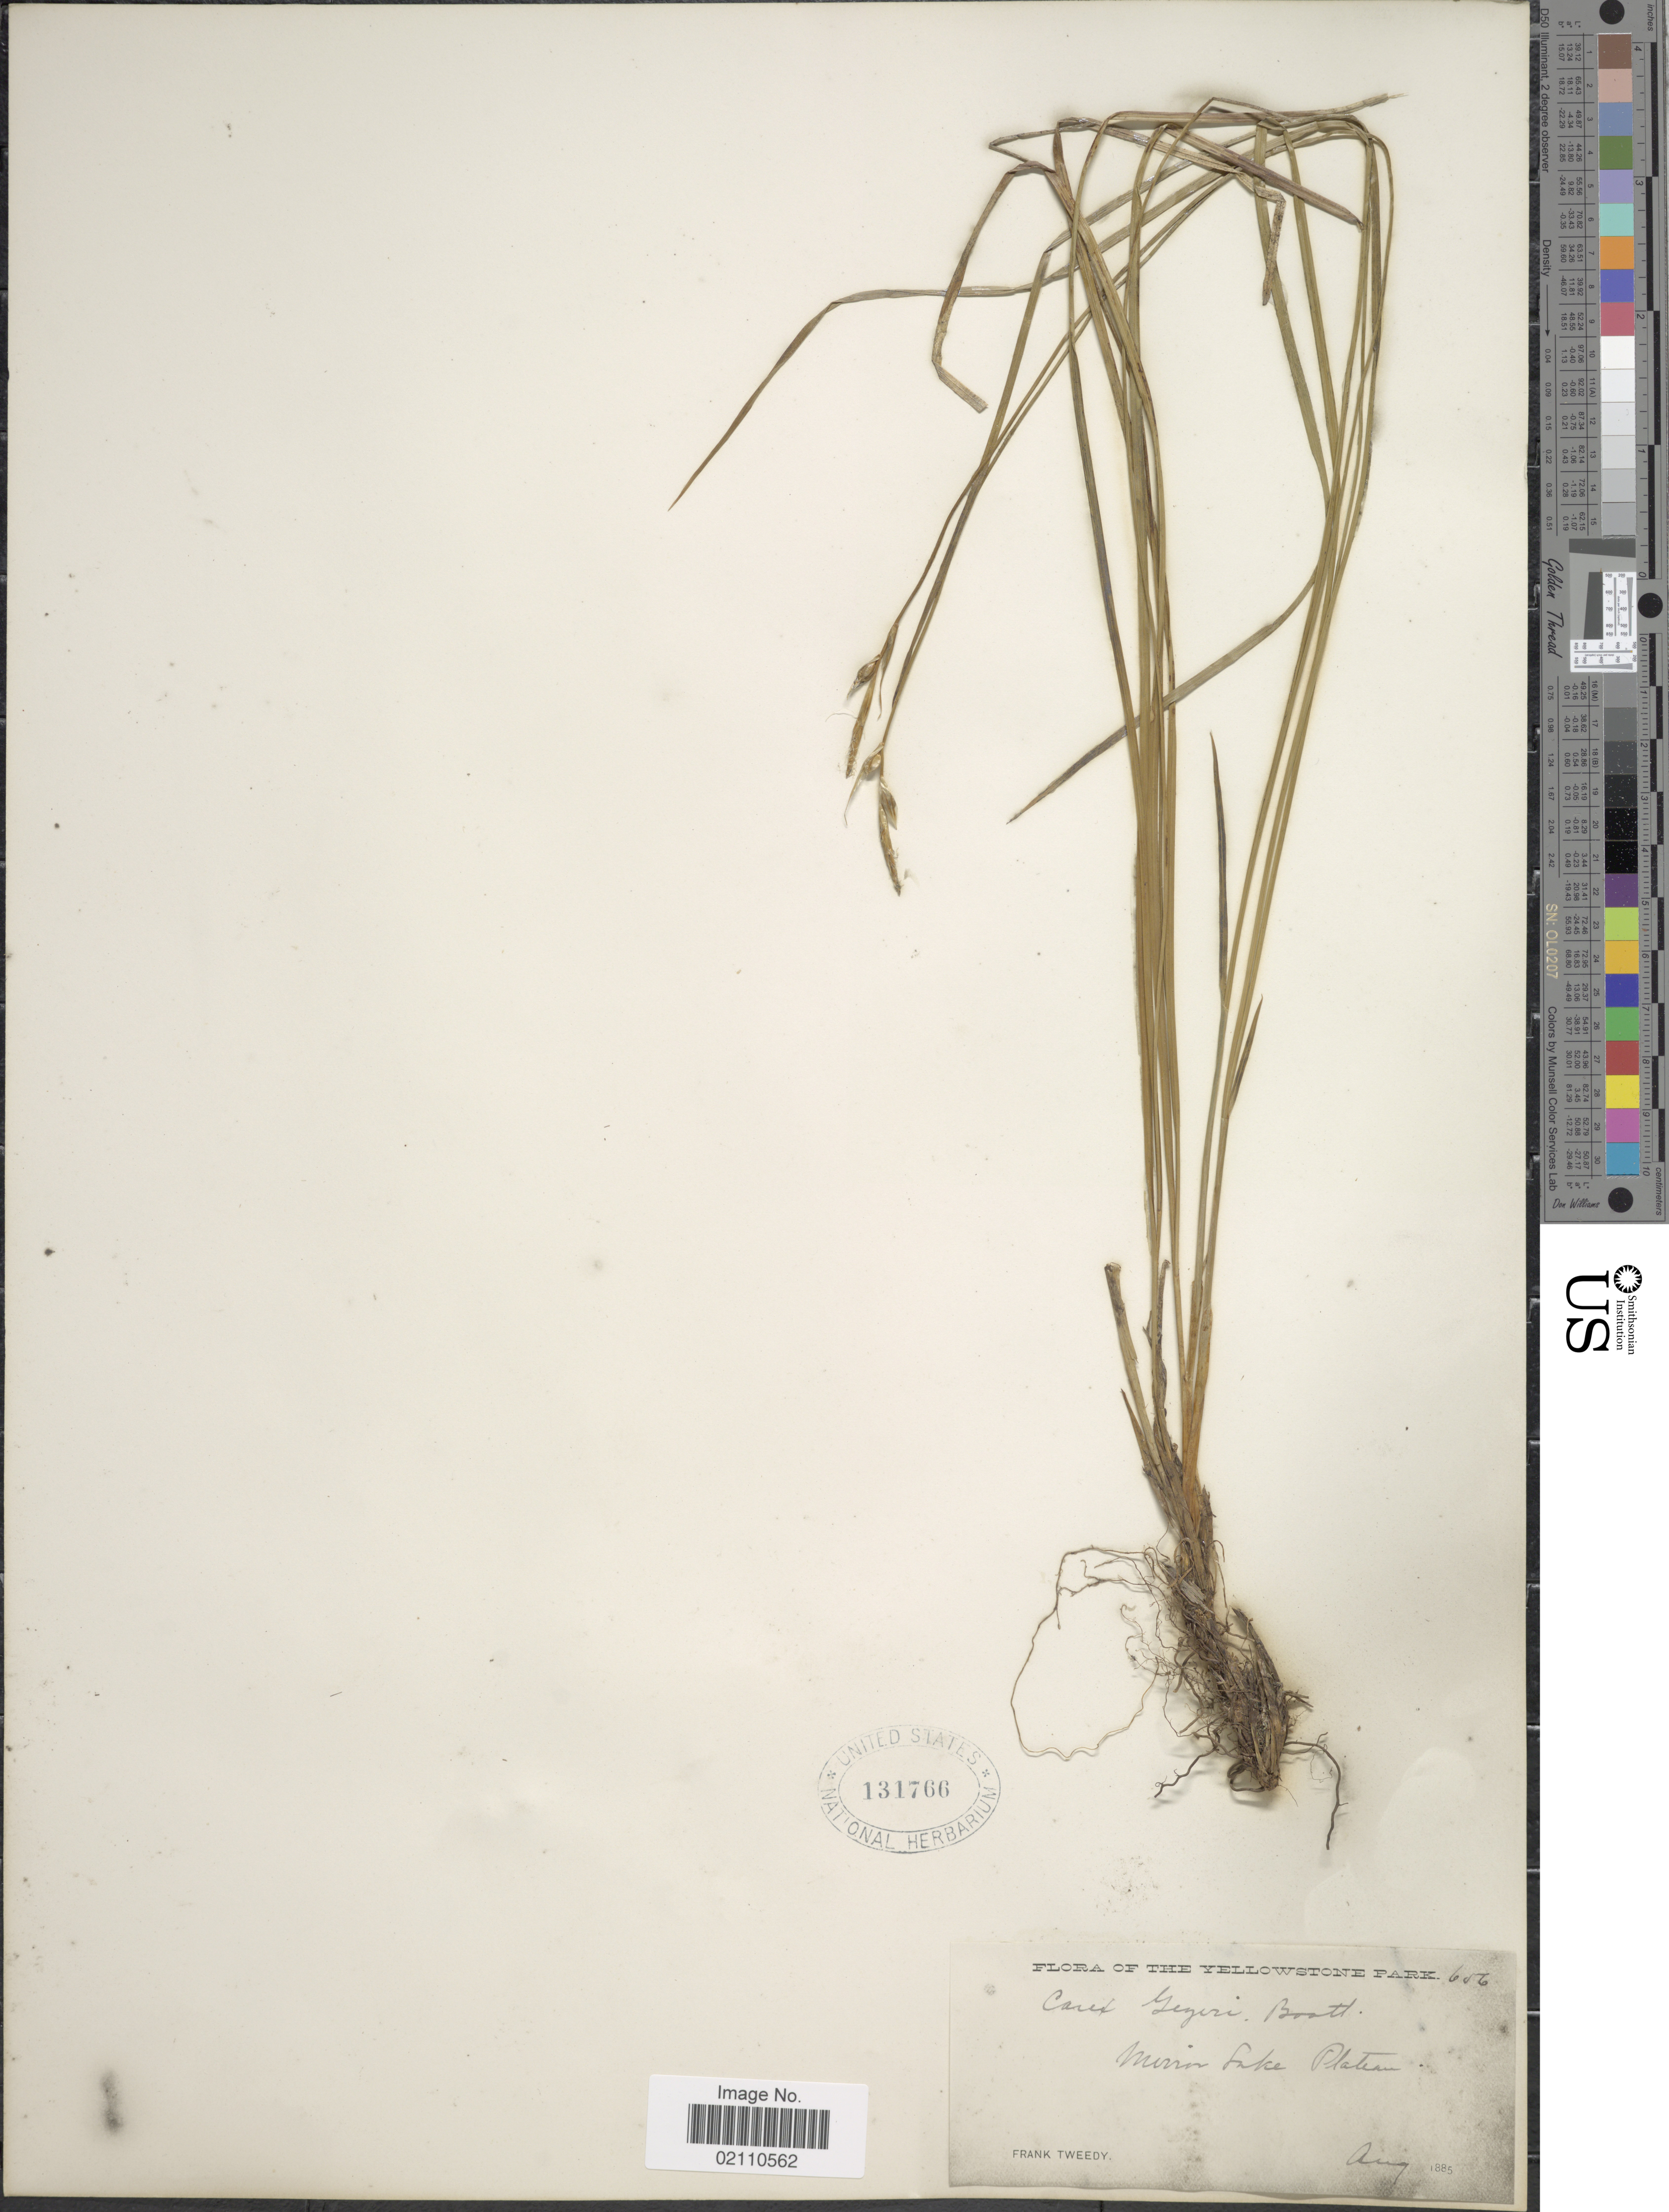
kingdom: Plantae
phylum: Tracheophyta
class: Liliopsida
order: Poales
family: Cyperaceae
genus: Carex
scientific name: Carex geyeri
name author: Boott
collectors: F. Tweedy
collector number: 656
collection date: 1885-08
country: United States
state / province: Wyoming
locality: Yellowstone Park, Mirror Lake Plateau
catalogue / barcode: US 131766